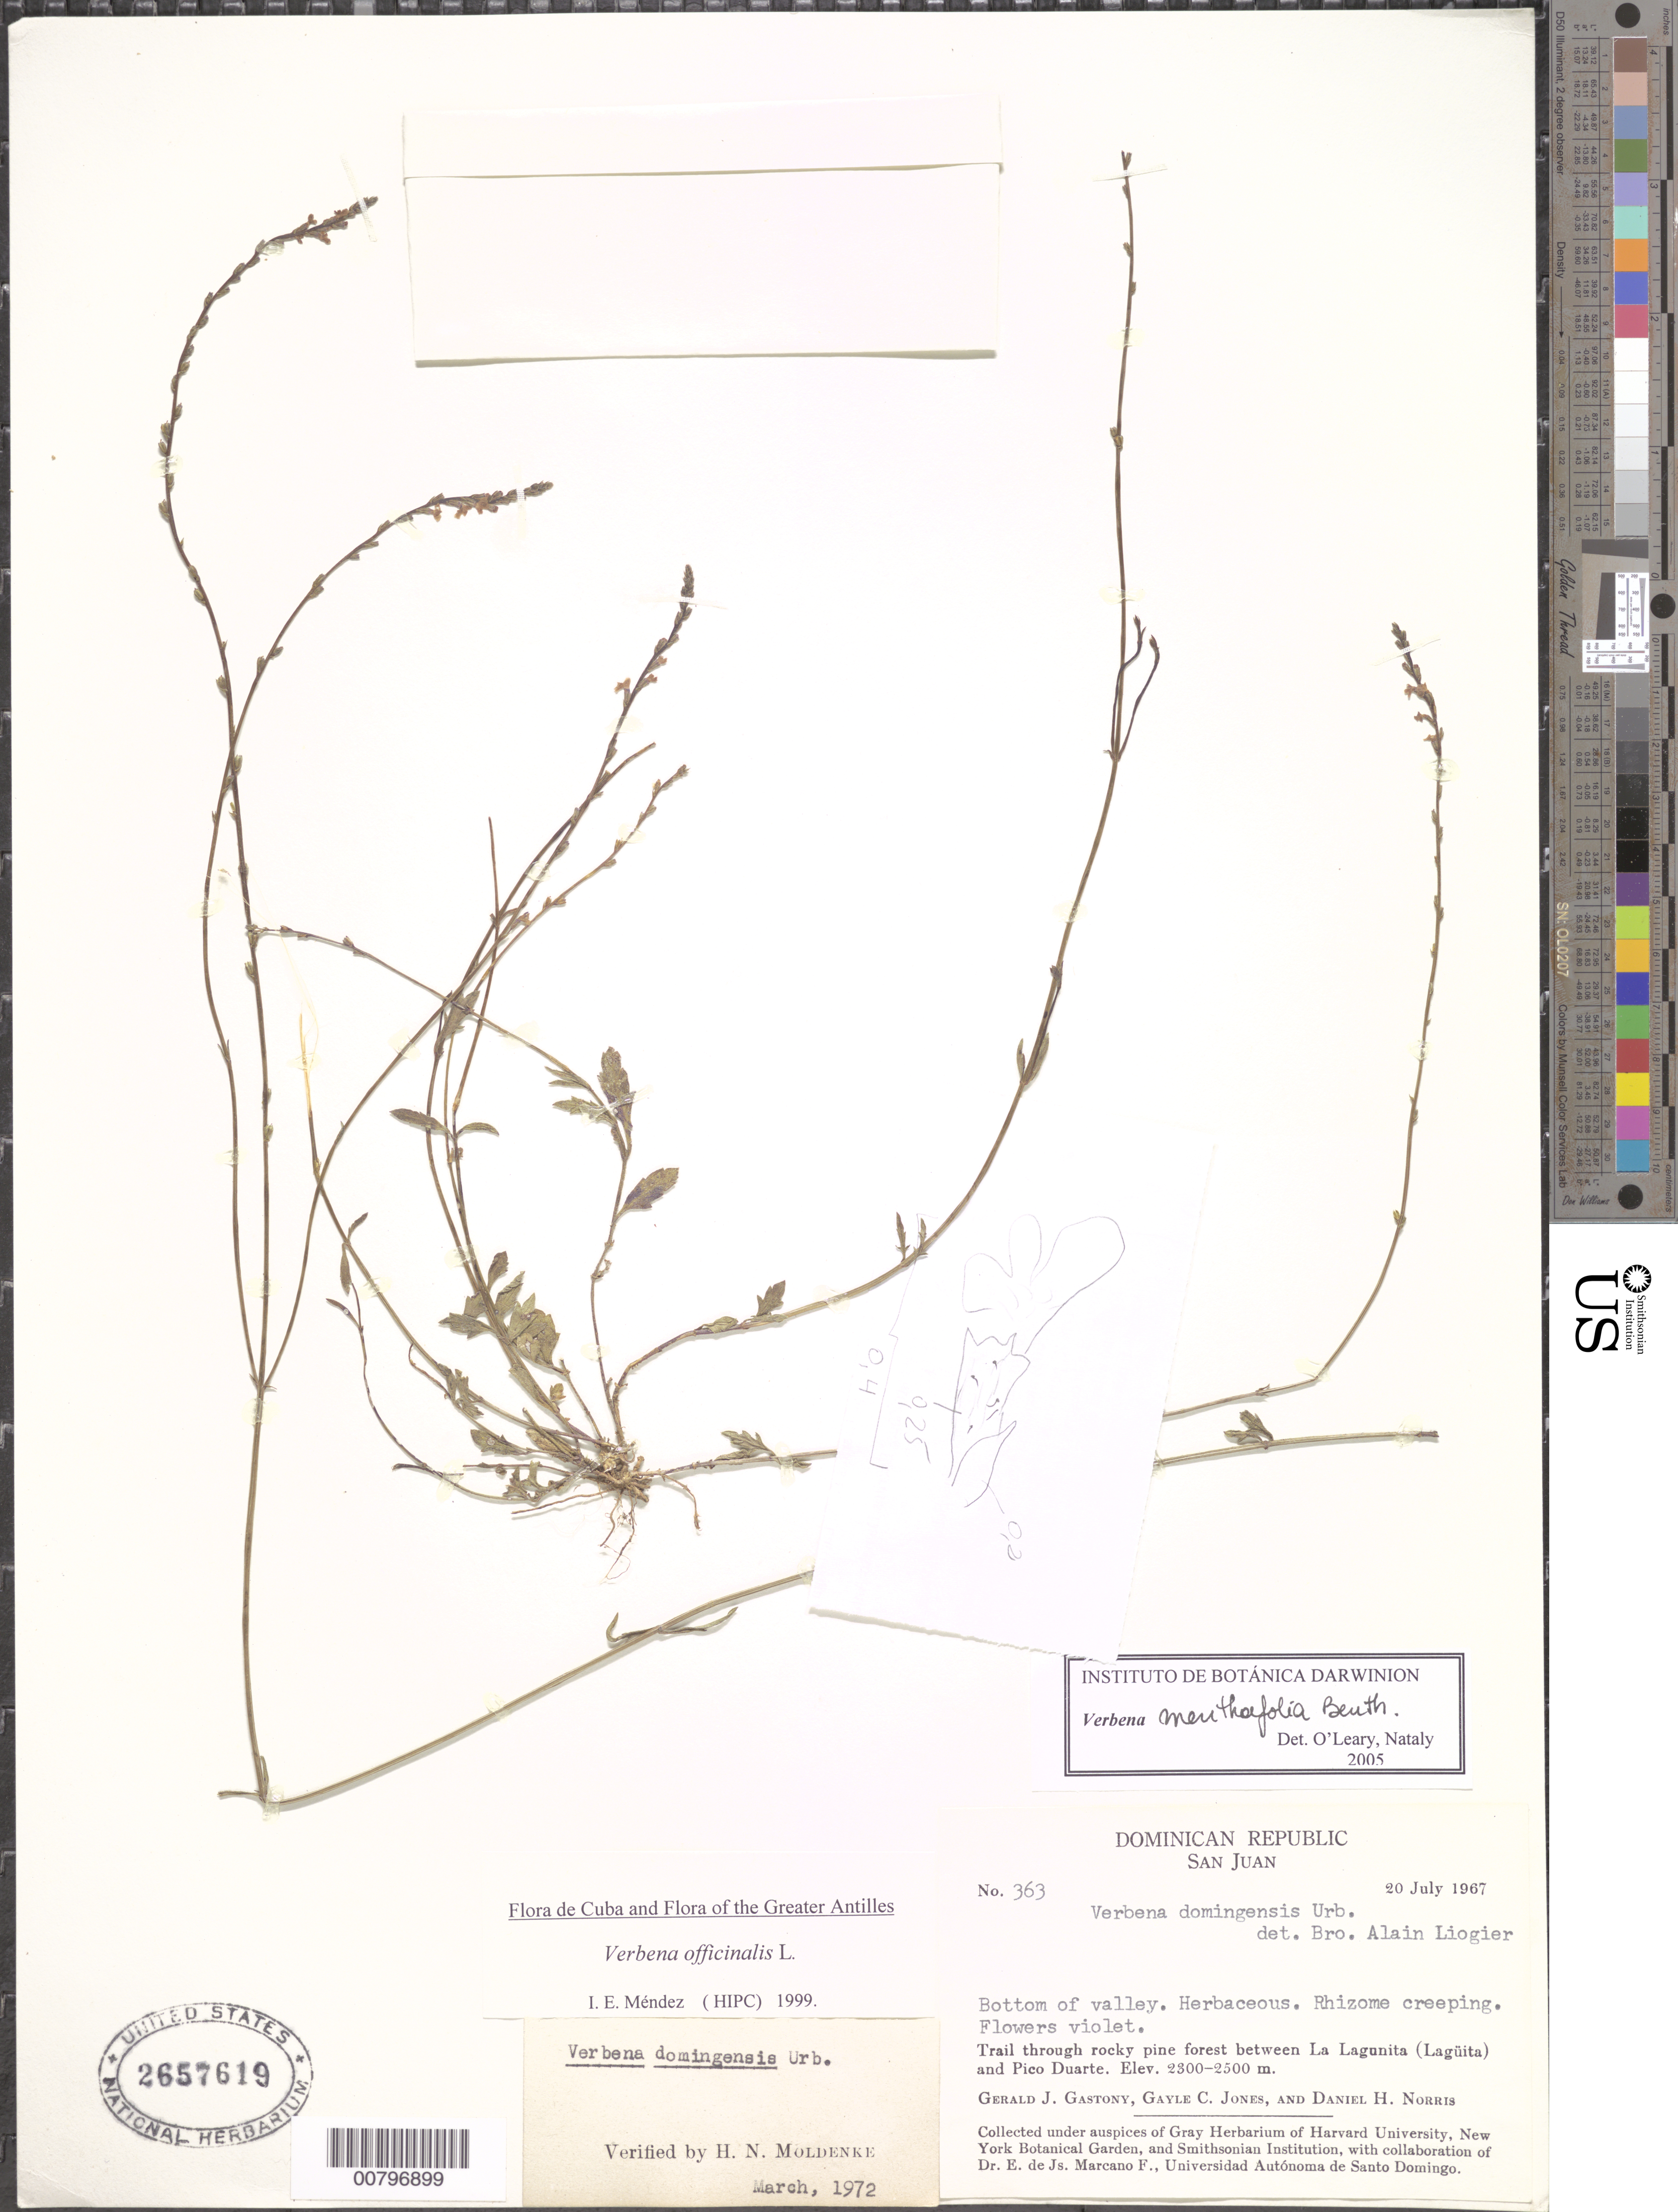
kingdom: Plantae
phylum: Tracheophyta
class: Magnoliopsida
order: Lamiales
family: Verbenaceae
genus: Verbena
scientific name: Verbena menthifolia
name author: Benth.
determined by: O'Leary, N.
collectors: G. Gastony, G. C. Jones & D. H. Norris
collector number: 363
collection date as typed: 20 Jul 1967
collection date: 1967-07-20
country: Dominican Republic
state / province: San Juan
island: Hispaniola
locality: Bottom of Valley on trail between La Lagunita and Pico Duarte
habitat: Rocky pine forest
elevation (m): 2300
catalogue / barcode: US 2657619